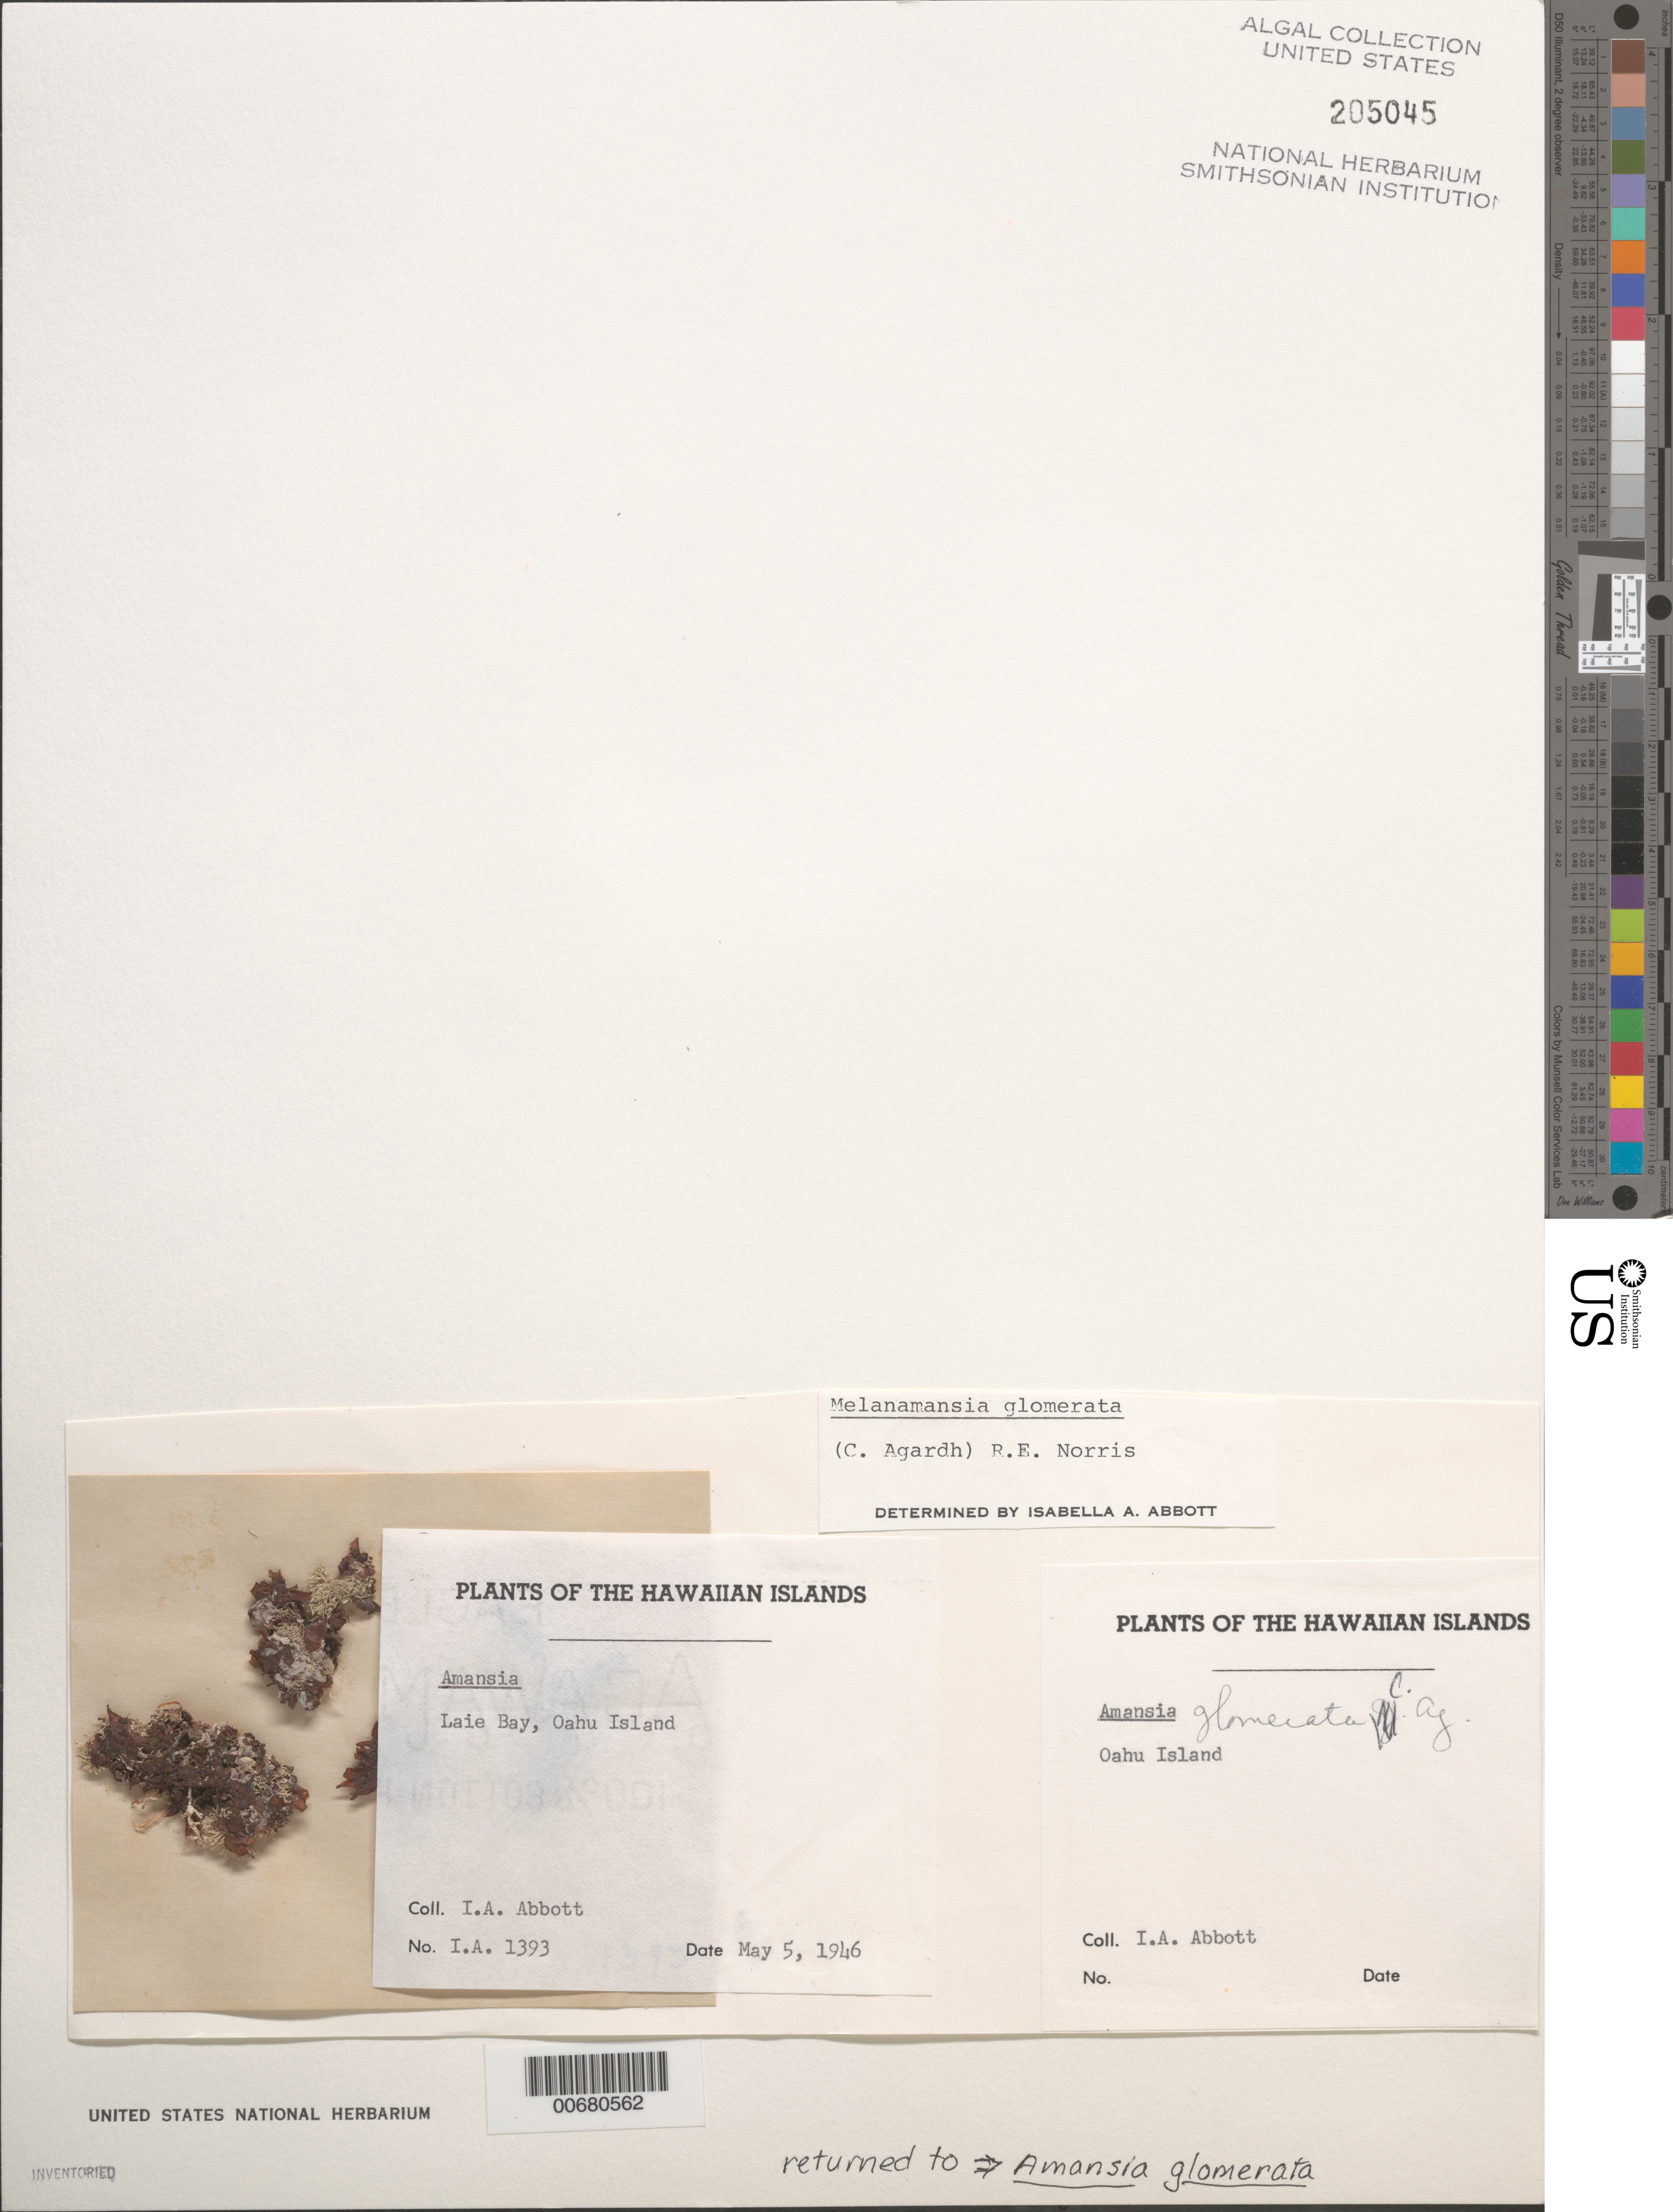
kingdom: Plantae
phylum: Rhodophyta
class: Florideophyceae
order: Ceramiales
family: Rhodomelaceae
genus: Amansia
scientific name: Amansia glomerata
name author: C. Agardh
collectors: I. A. Abbott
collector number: IAA 1393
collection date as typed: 05 May 1946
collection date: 1946-05-05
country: United States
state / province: Hawaii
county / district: Honolulu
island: Oahu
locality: Laie Bay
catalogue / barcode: US 205045